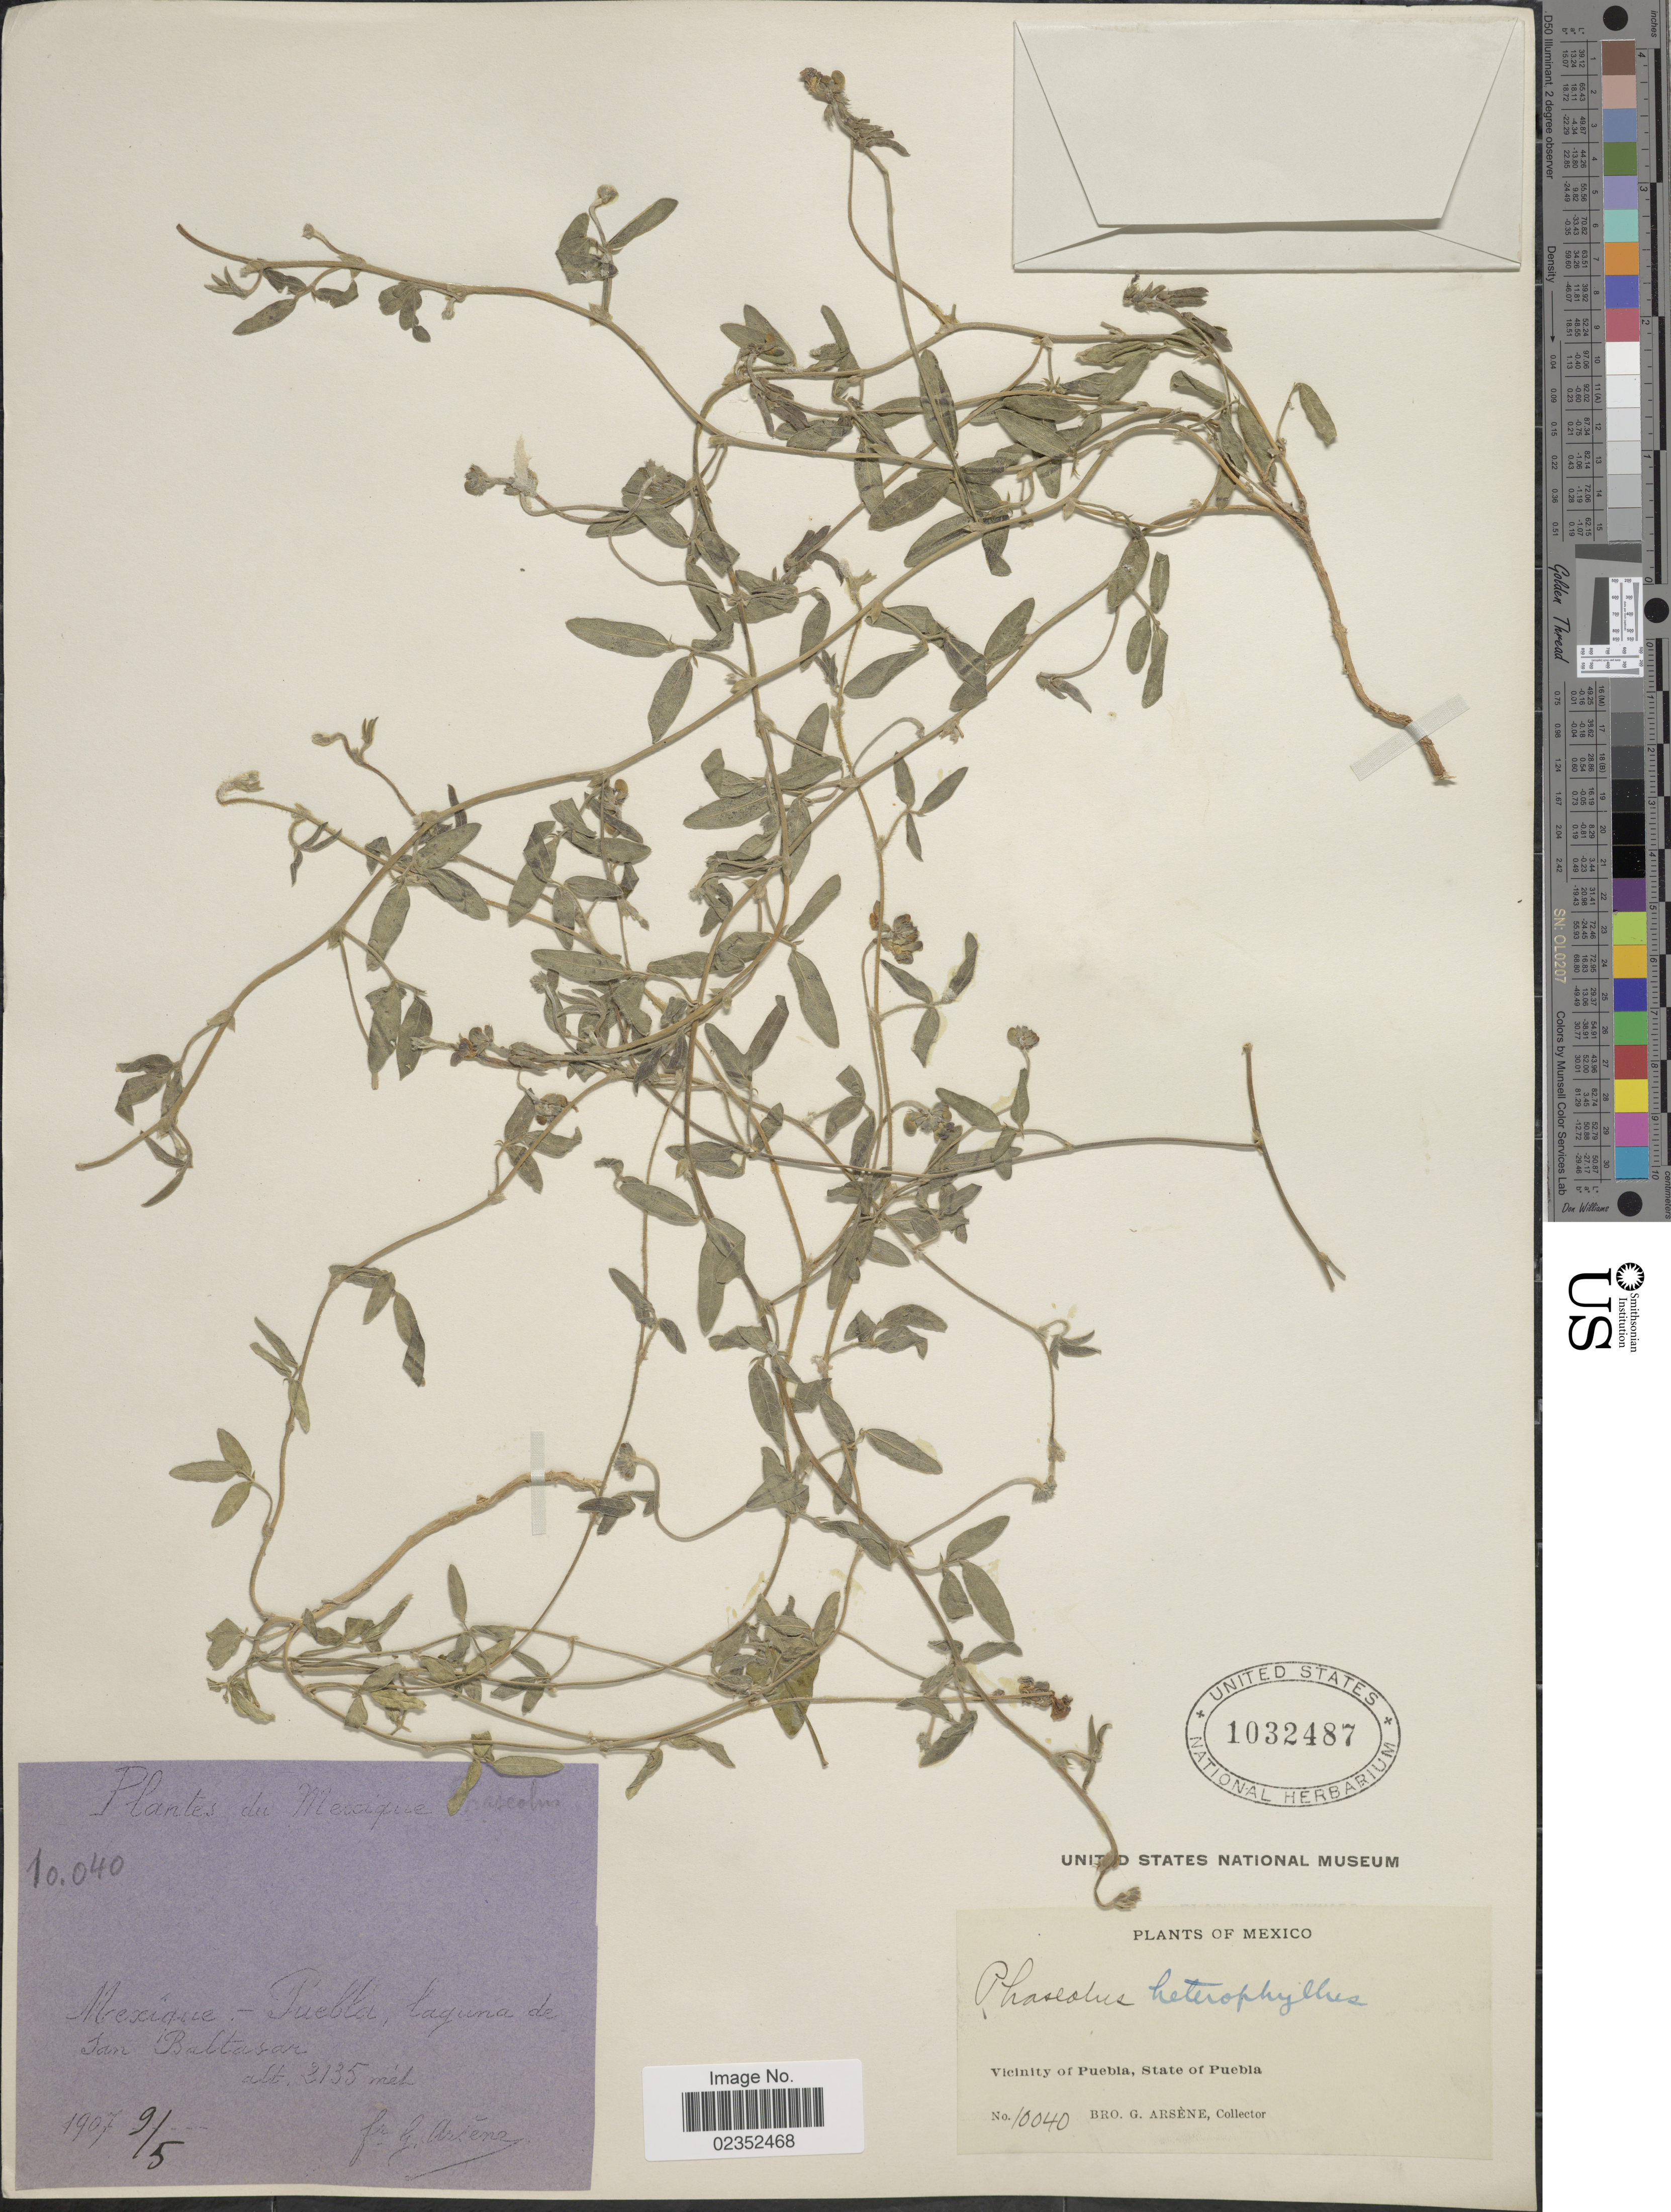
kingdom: Plantae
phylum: Tracheophyta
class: Magnoliopsida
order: Fabales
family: Fabaceae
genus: Macroptilium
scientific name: Macroptilium gibbosifolium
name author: (Ortega) A. Delgado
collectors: Bro. G. Arsène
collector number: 10040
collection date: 1907-05-09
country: Mexico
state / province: Puebla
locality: Vicinity of Puebla. Laguna de San Baltasar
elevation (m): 2135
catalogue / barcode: US 1032487